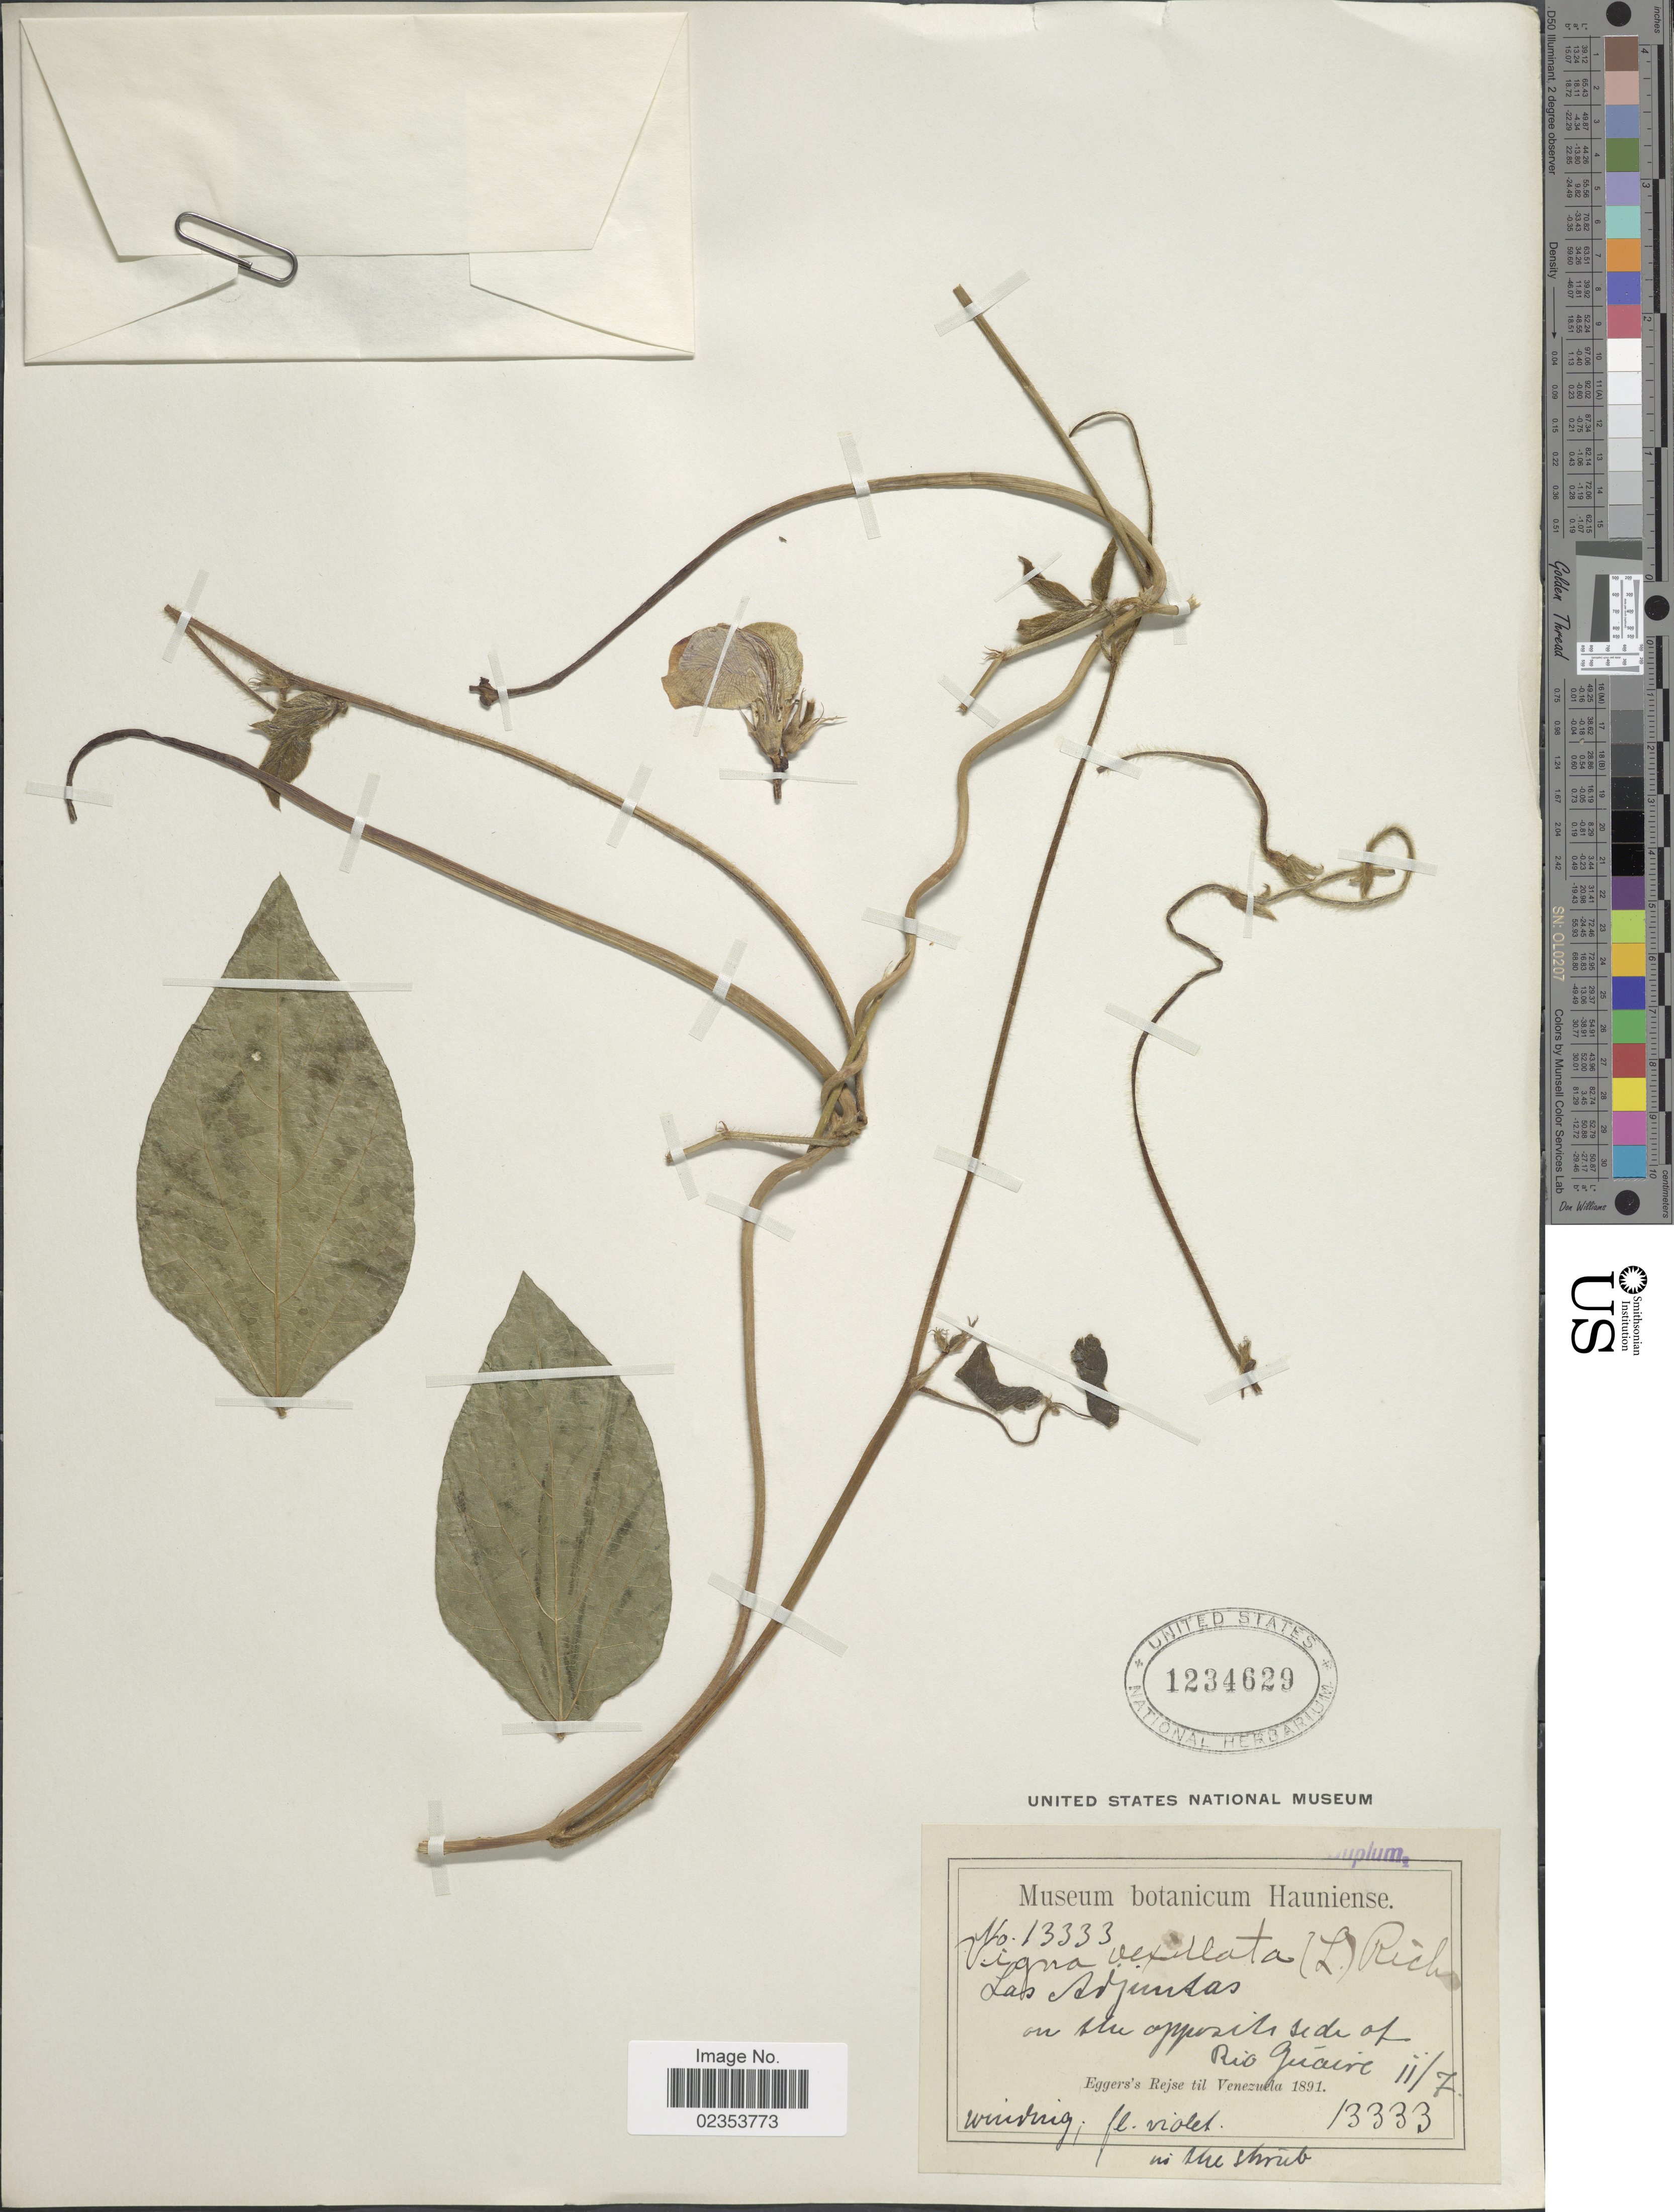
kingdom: Plantae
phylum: Tracheophyta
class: Magnoliopsida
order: Fabales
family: Fabaceae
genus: Vigna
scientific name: Vigna vexillata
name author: (L.) A. Rich.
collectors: -. Eggers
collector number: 13333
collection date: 1891-07-11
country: Venezuela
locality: Las Adjuntas. On the opposite side of Rio Gauire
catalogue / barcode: US 1234629